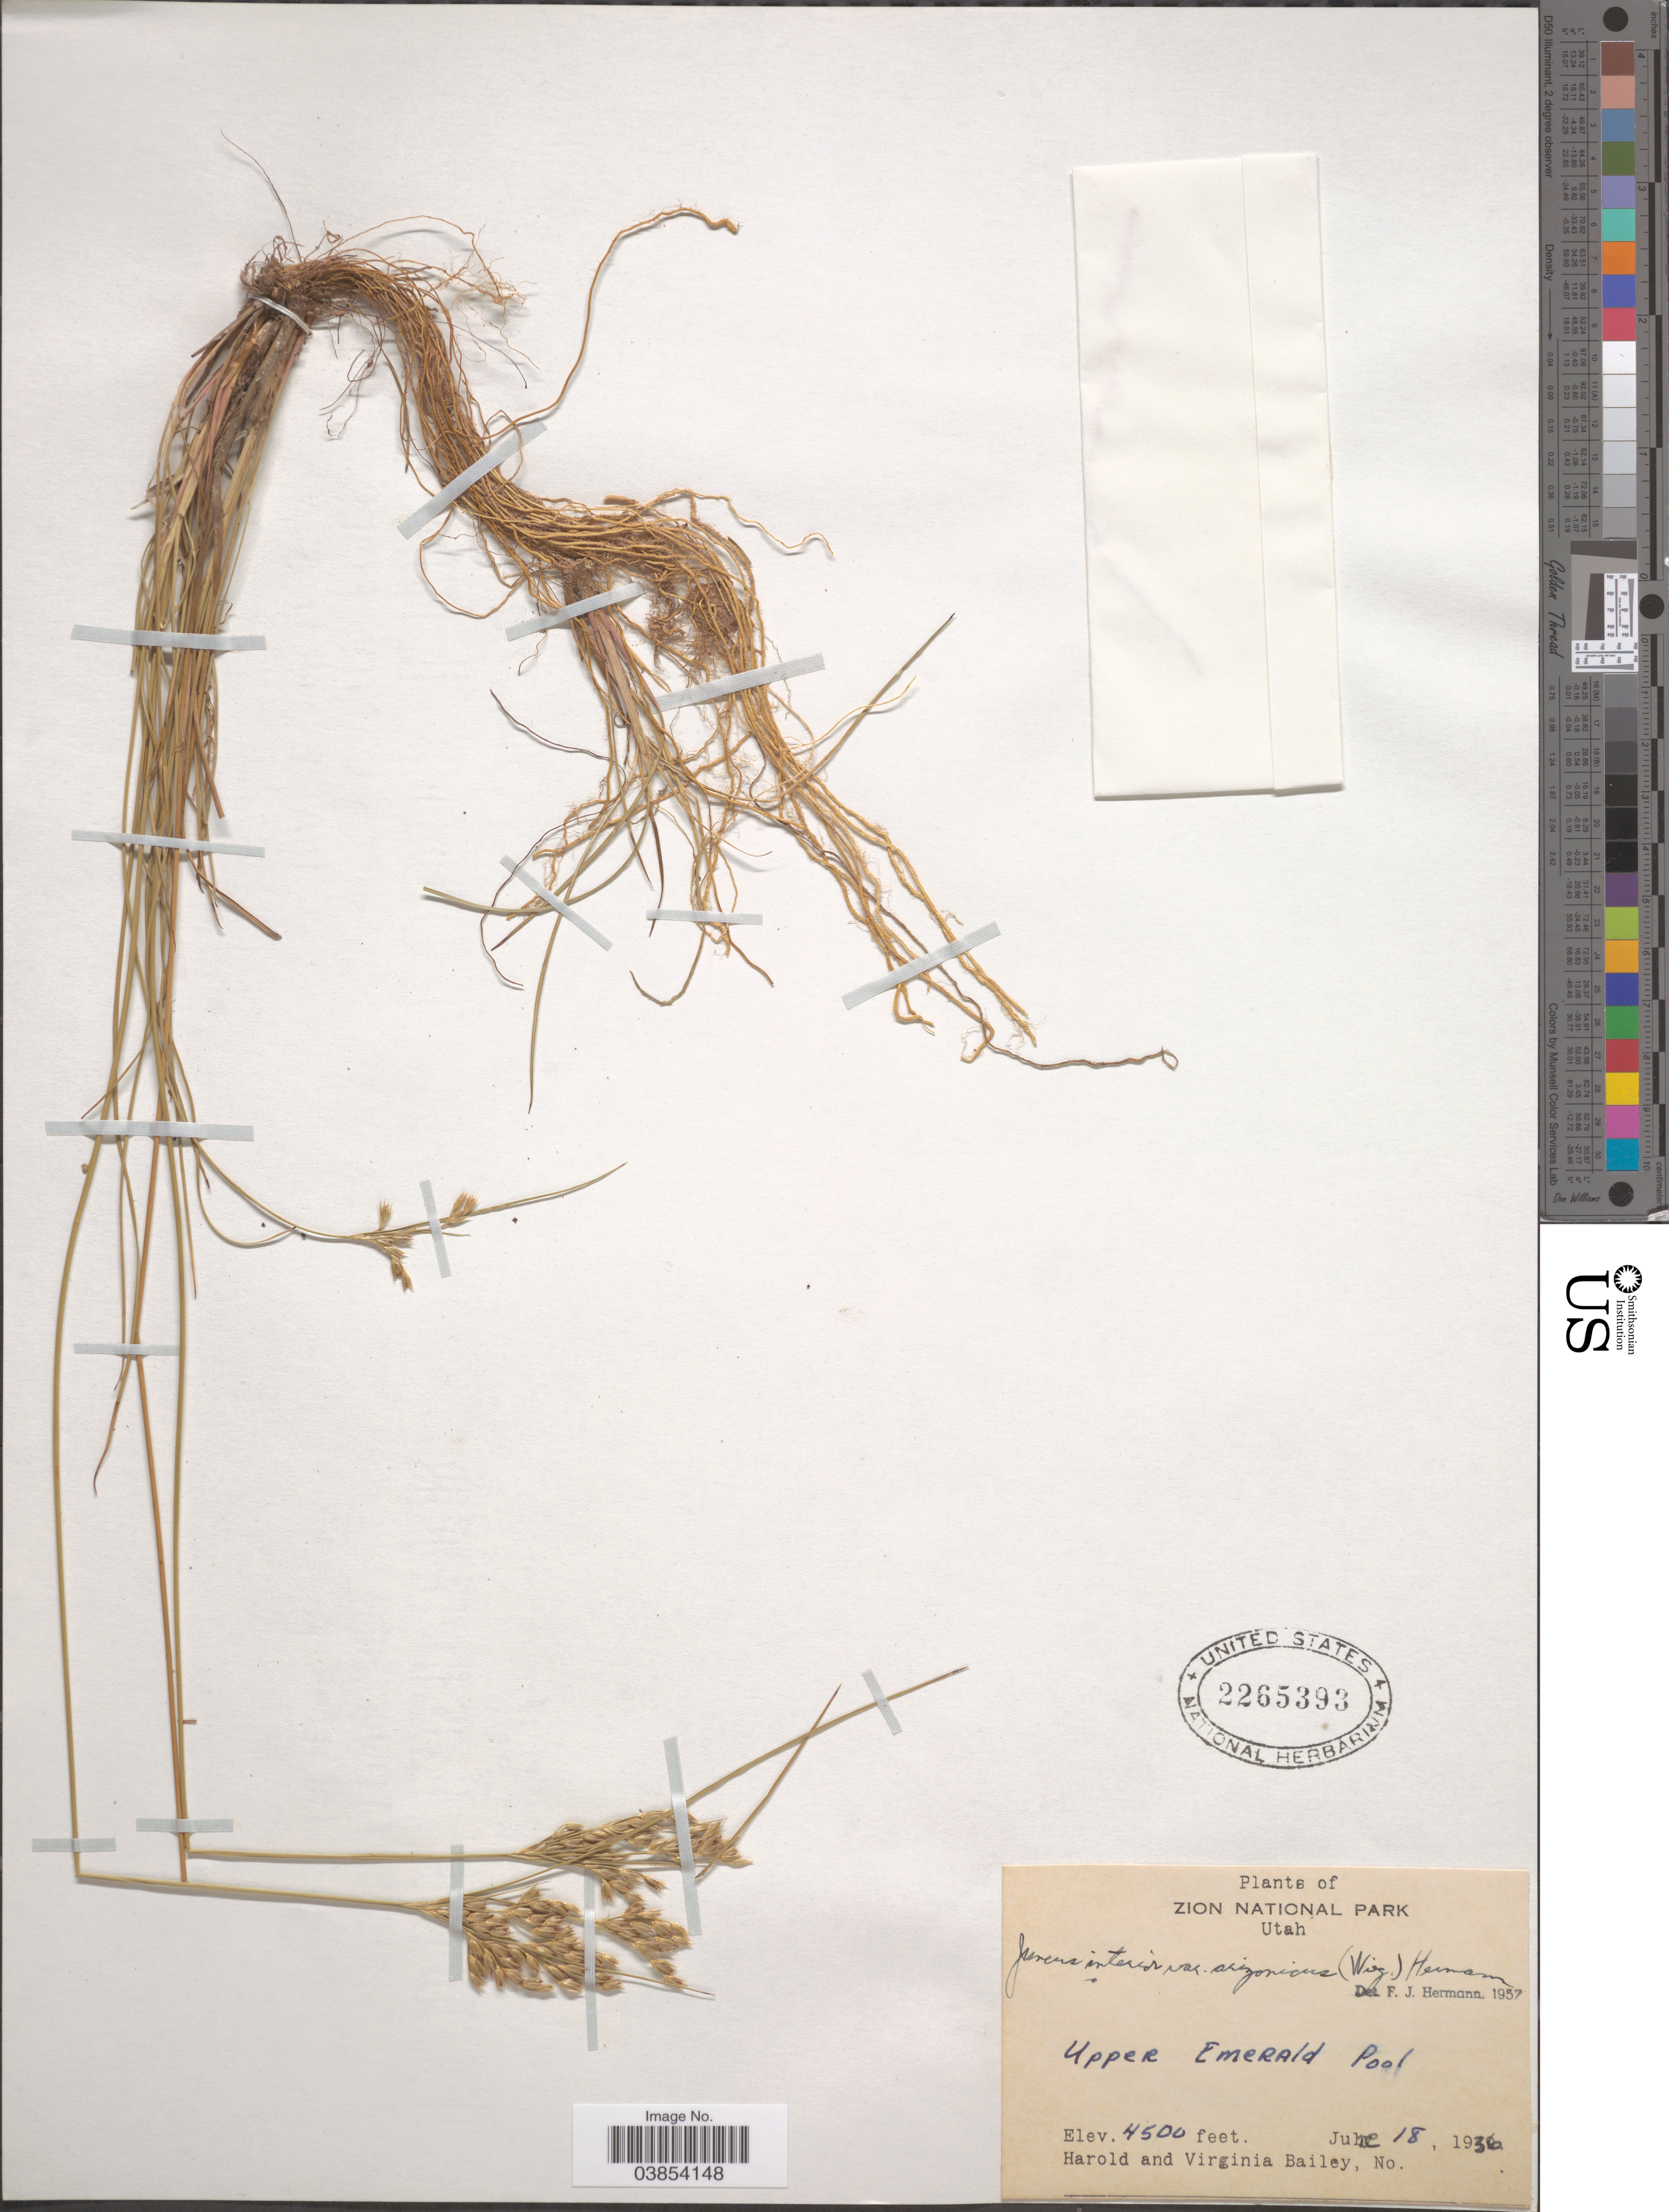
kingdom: Plantae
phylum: Tracheophyta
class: Liliopsida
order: Poales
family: Juncaceae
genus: Juncus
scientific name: Juncus interior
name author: Wiegand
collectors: H. Bailey & V. L. Bailey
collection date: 1936-06-18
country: United States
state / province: Utah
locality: Upper Emerald Pool.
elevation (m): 1372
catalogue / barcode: US 2265393